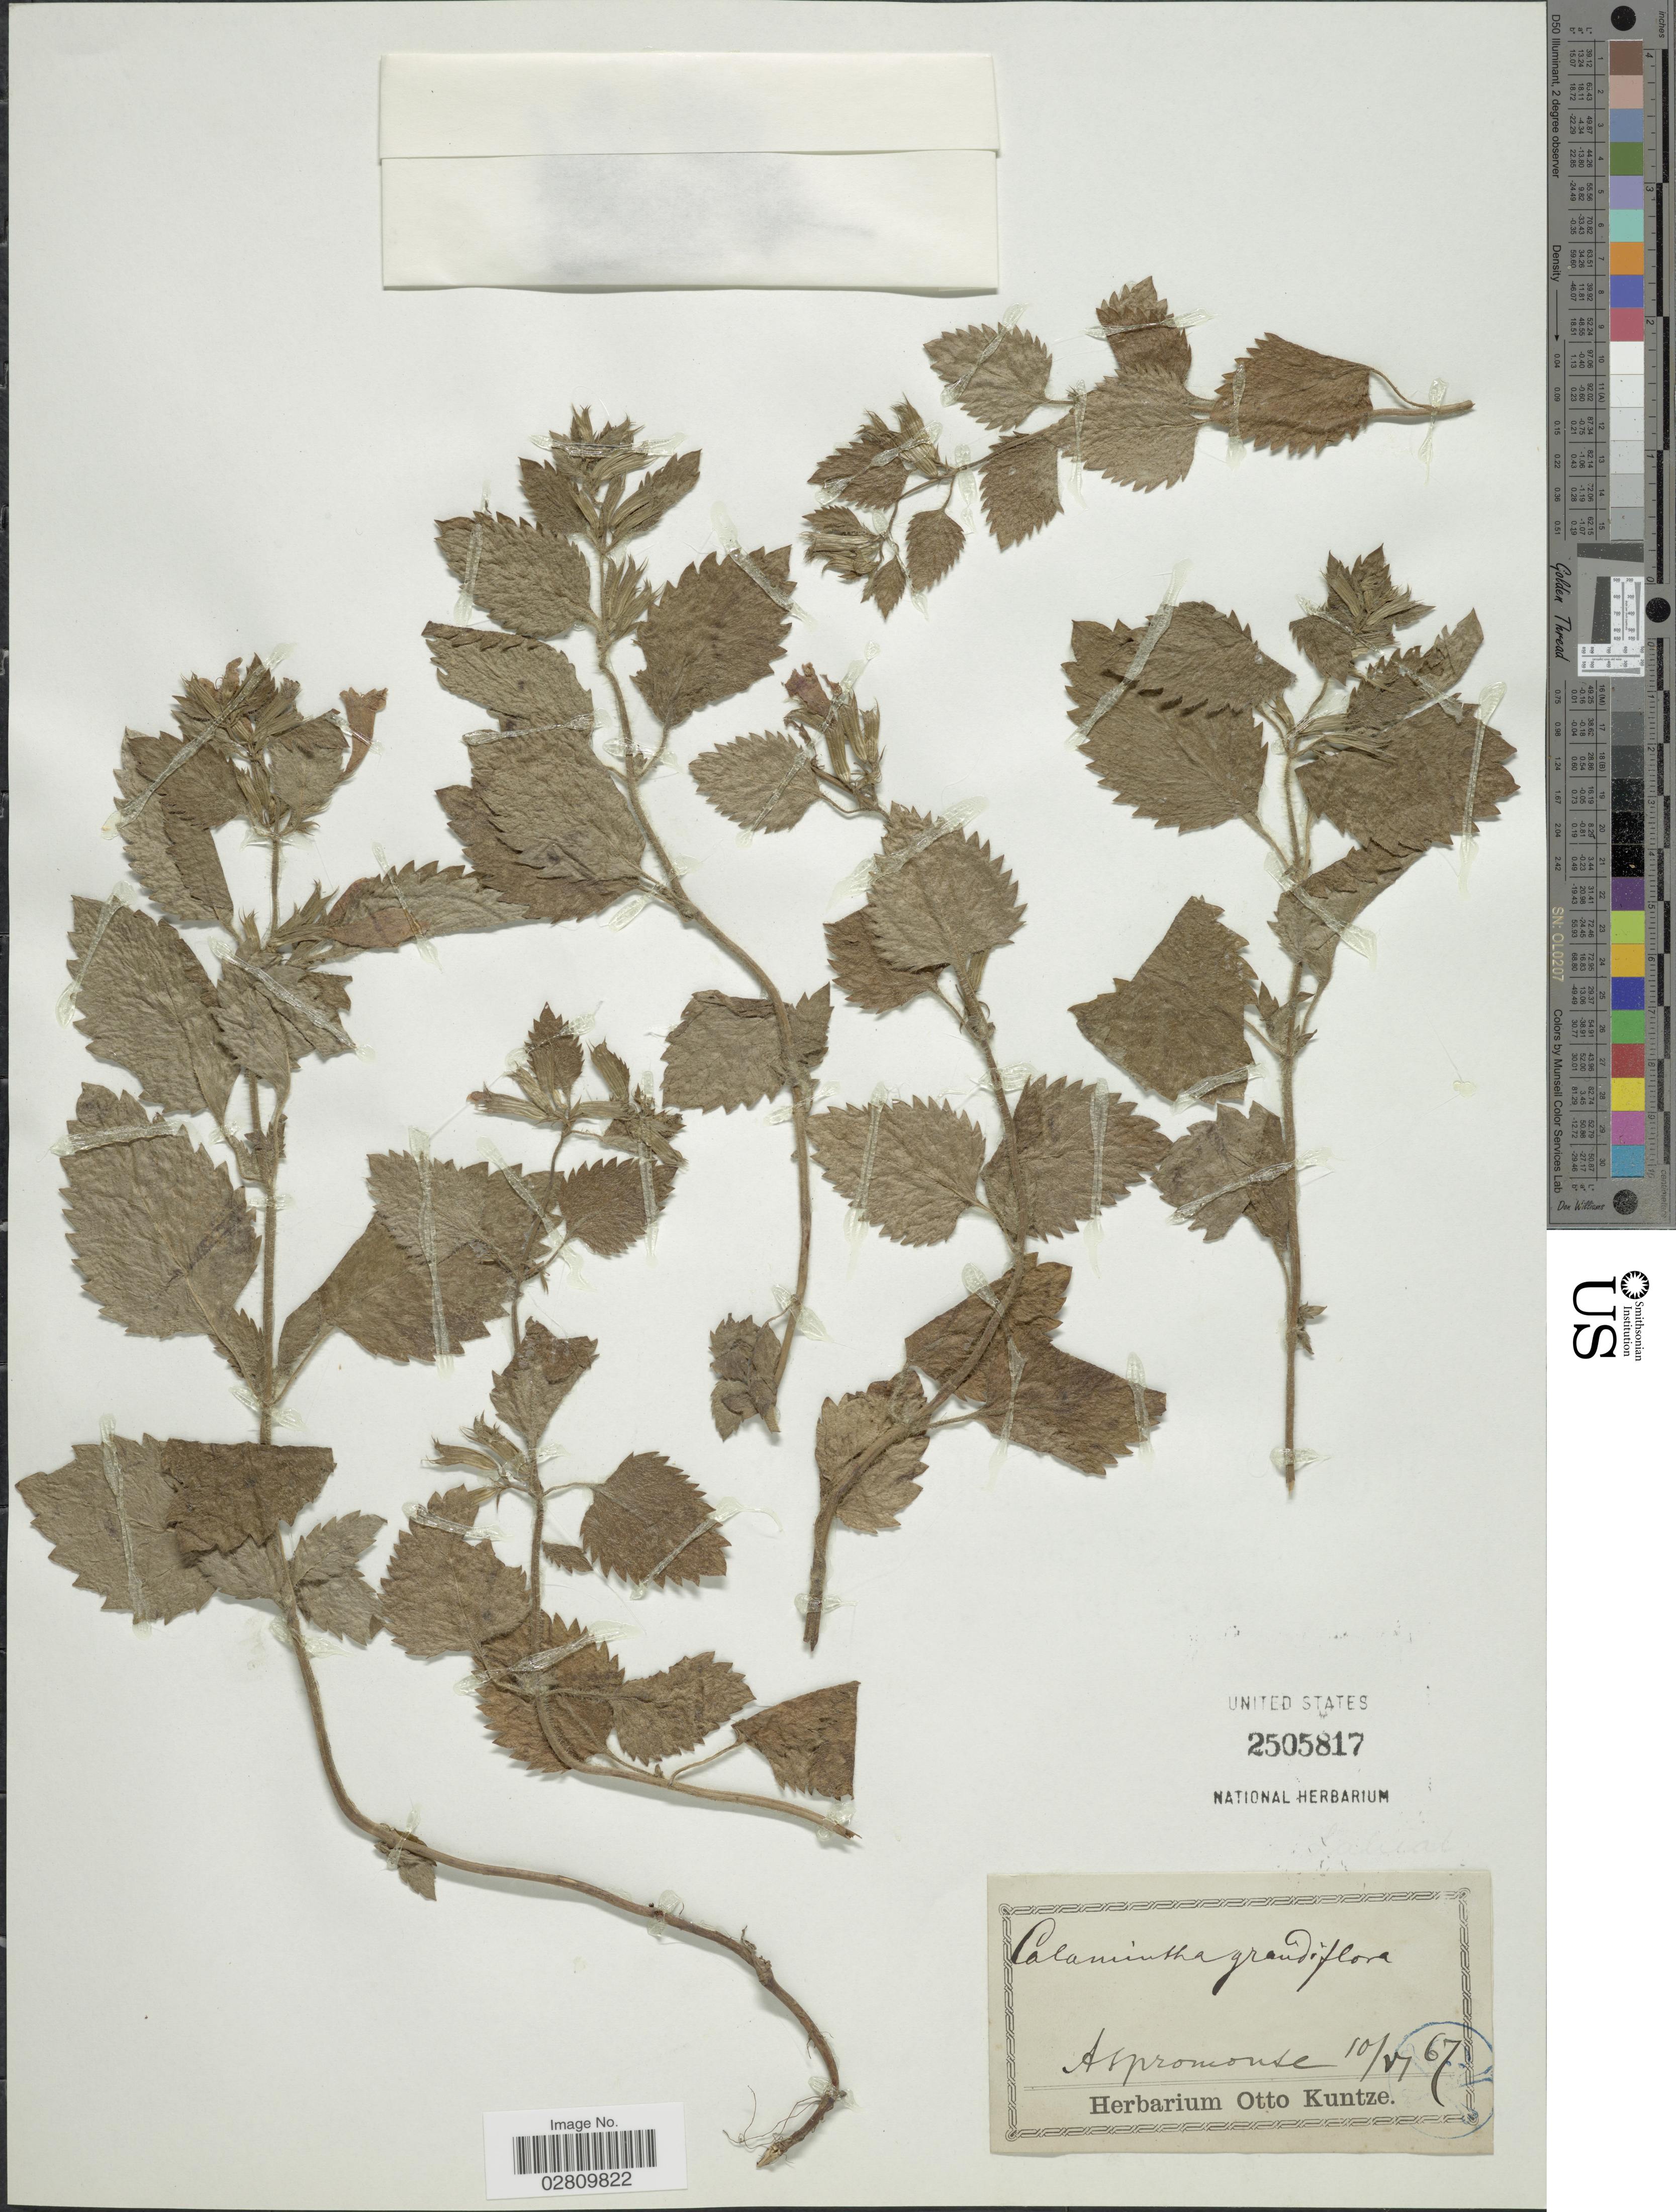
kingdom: Plantae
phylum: Tracheophyta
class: Magnoliopsida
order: Lamiales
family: Lamiaceae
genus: Calamintha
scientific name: Calamintha grandiflora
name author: (L.) Moench.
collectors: ex herb. Otto Kuntze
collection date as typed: Transcribed d/m/y: 10/6/67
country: Italy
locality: Aspromonte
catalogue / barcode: US 2505817